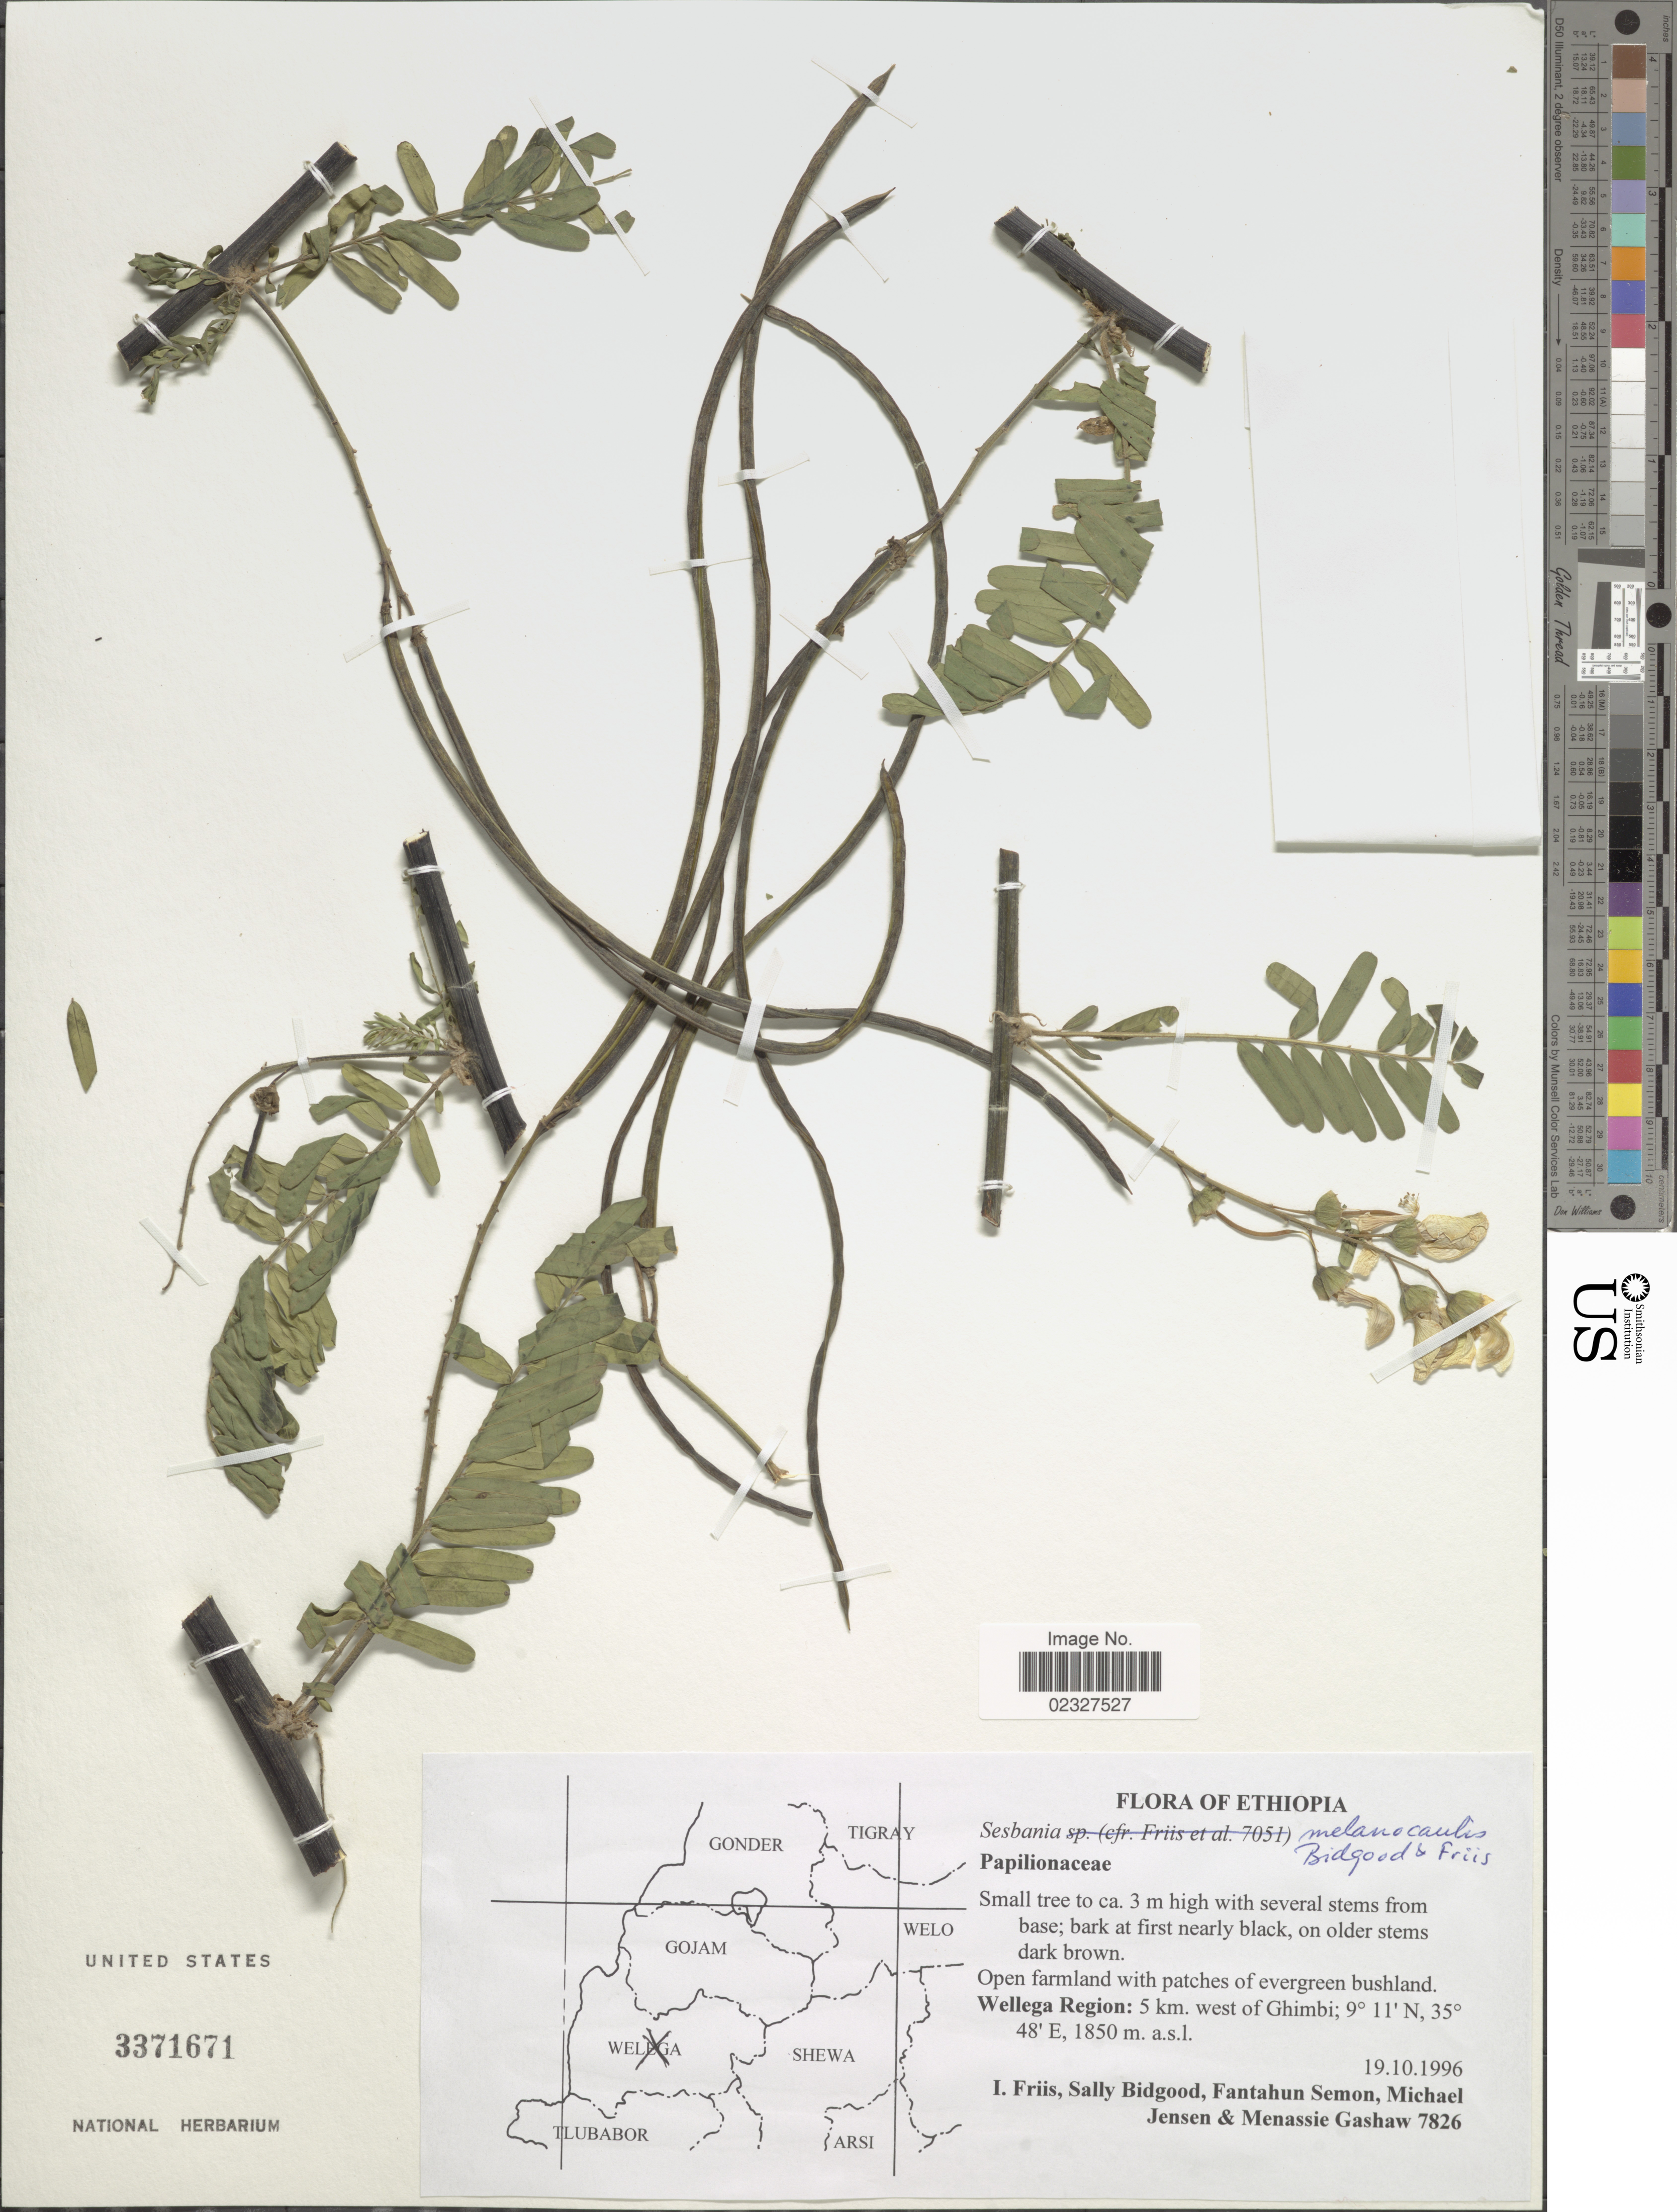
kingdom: Plantae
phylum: Tracheophyta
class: Magnoliopsida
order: Fabales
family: Fabaceae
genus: Sesbania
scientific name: Sesbania melanocaulis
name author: Bidgood & Friis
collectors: I. Friis, S. Bidgood, F. Semon, M. Jensen & M. Gashaw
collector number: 7826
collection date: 1996-10-19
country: Ethiopia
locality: Wellega Region: 5 km. west of Ghimbi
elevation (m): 1850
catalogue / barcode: US 3371671